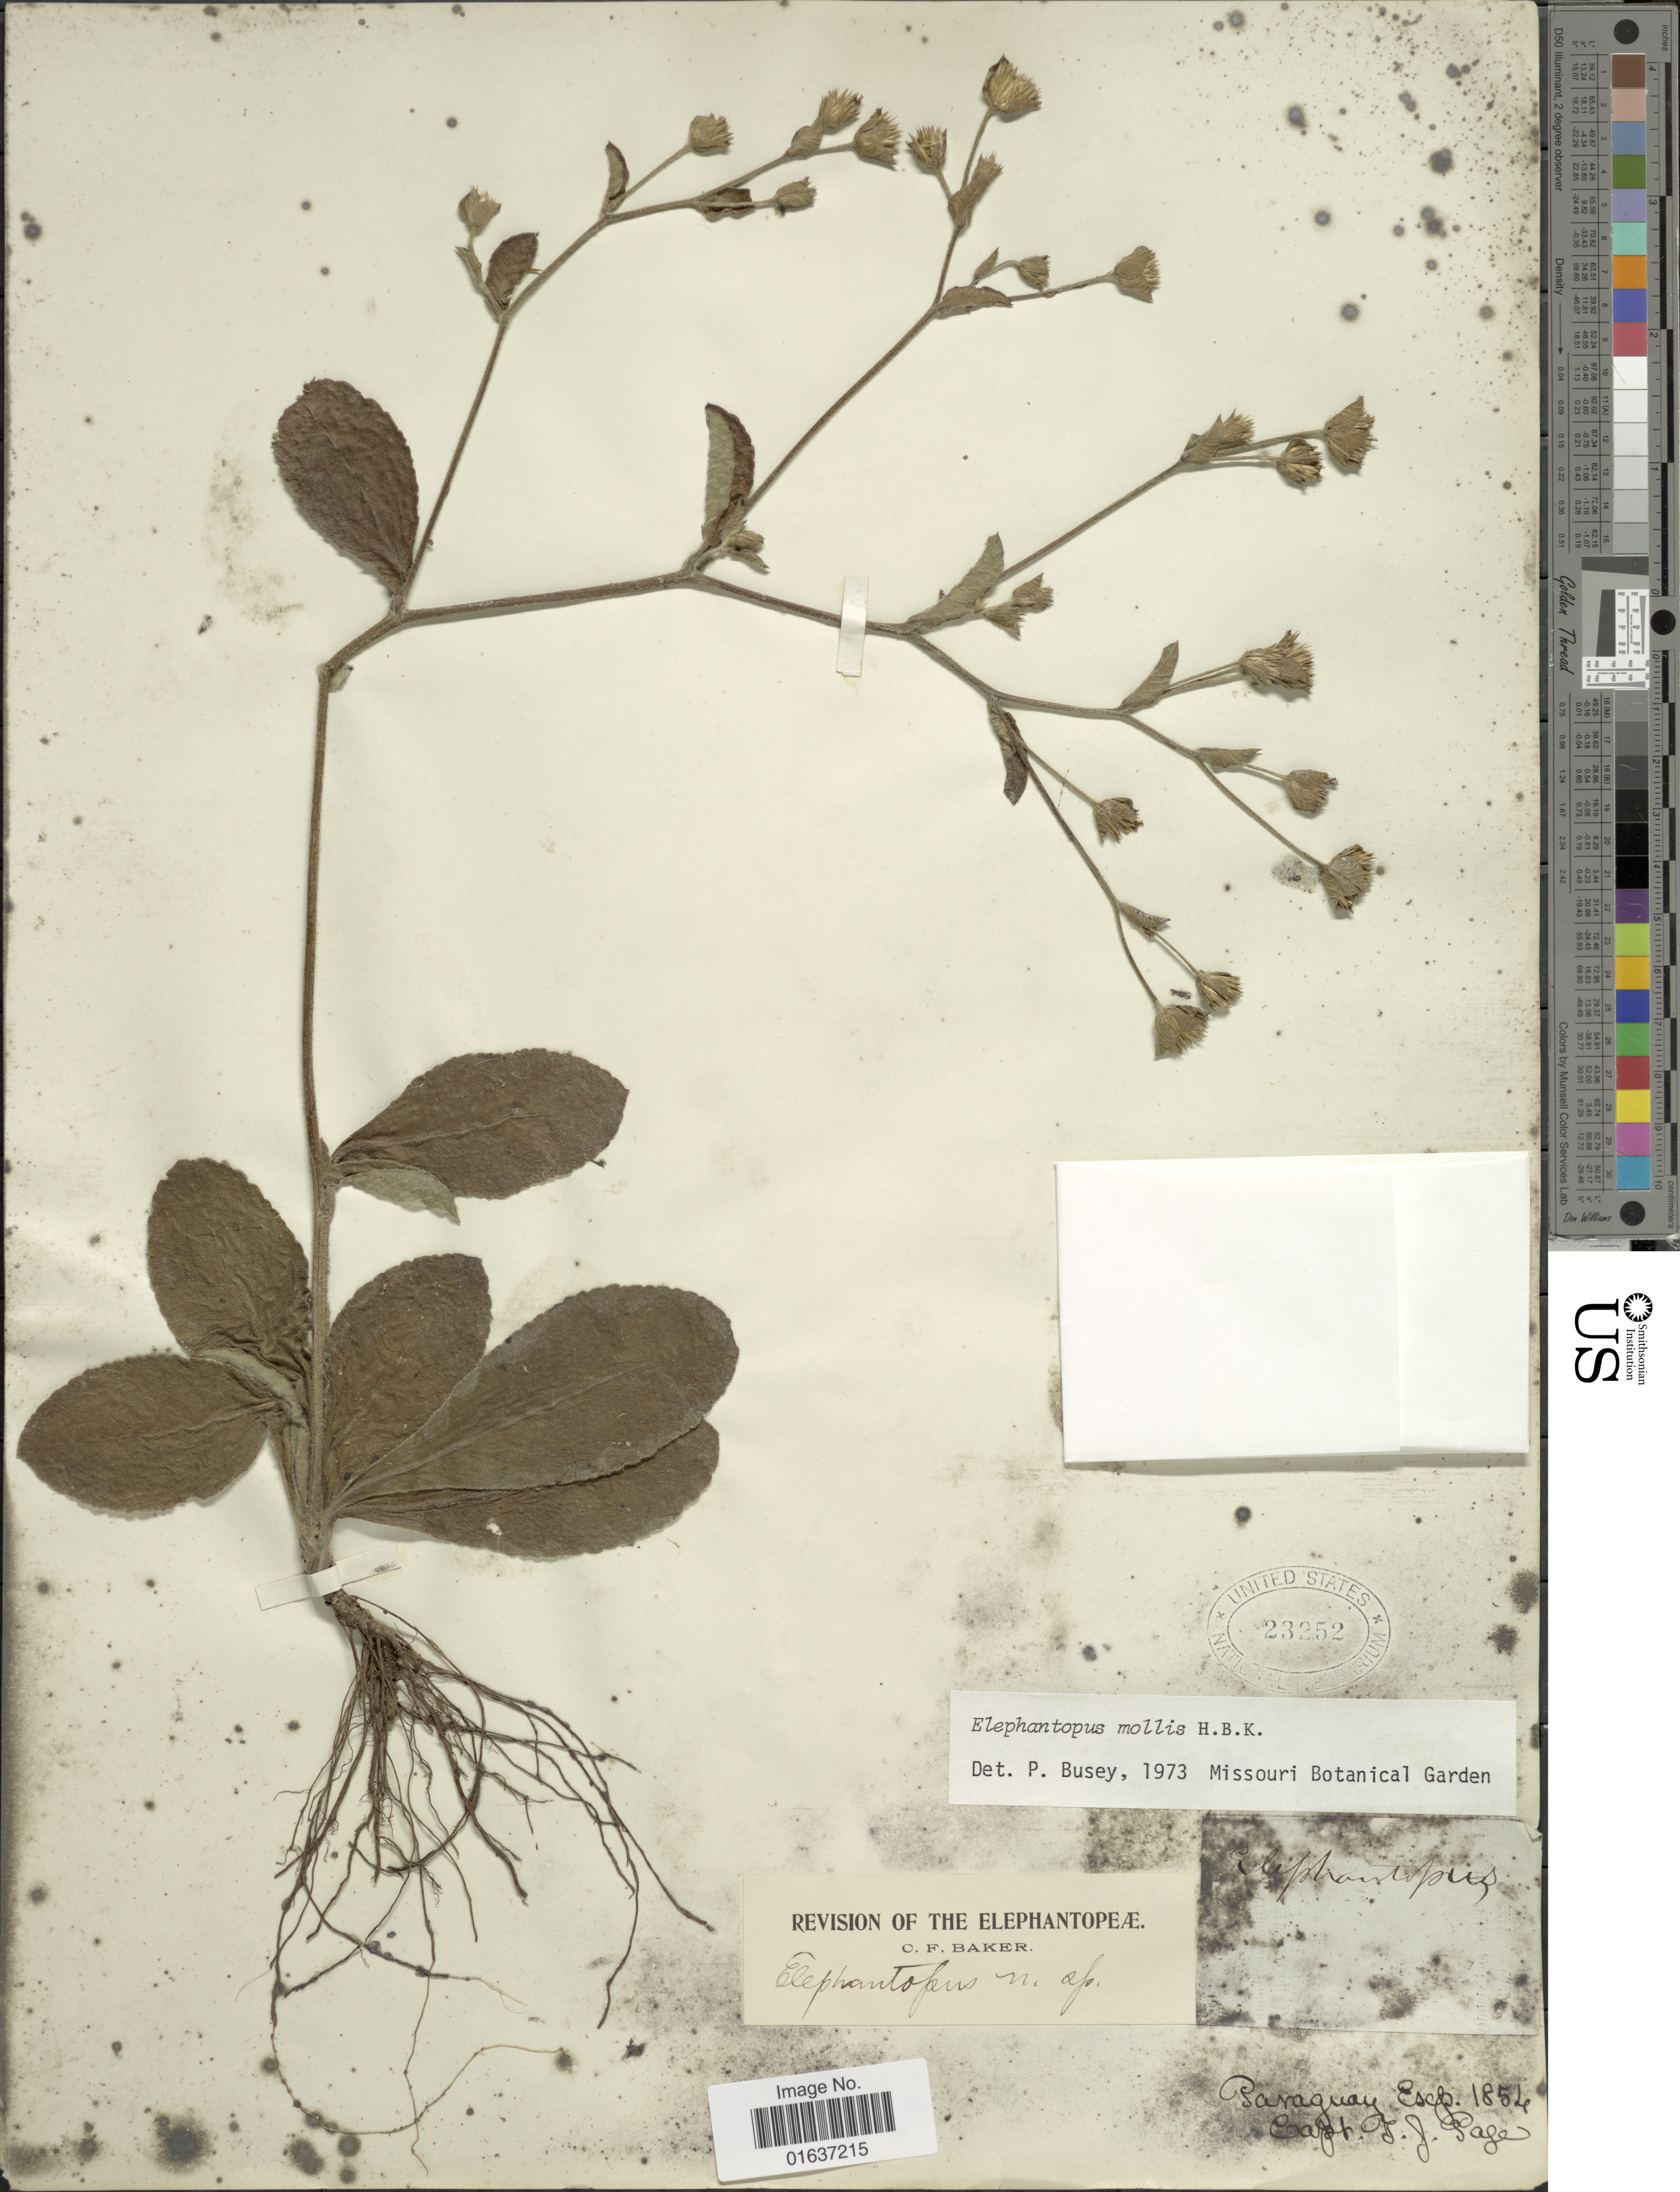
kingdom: Plantae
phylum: Tracheophyta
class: Magnoliopsida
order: Asterales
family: Asteraceae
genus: Elephantopus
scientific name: Elephantopus mollis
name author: Kunth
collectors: T. J. Page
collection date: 1854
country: Paraguay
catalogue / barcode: US 23252